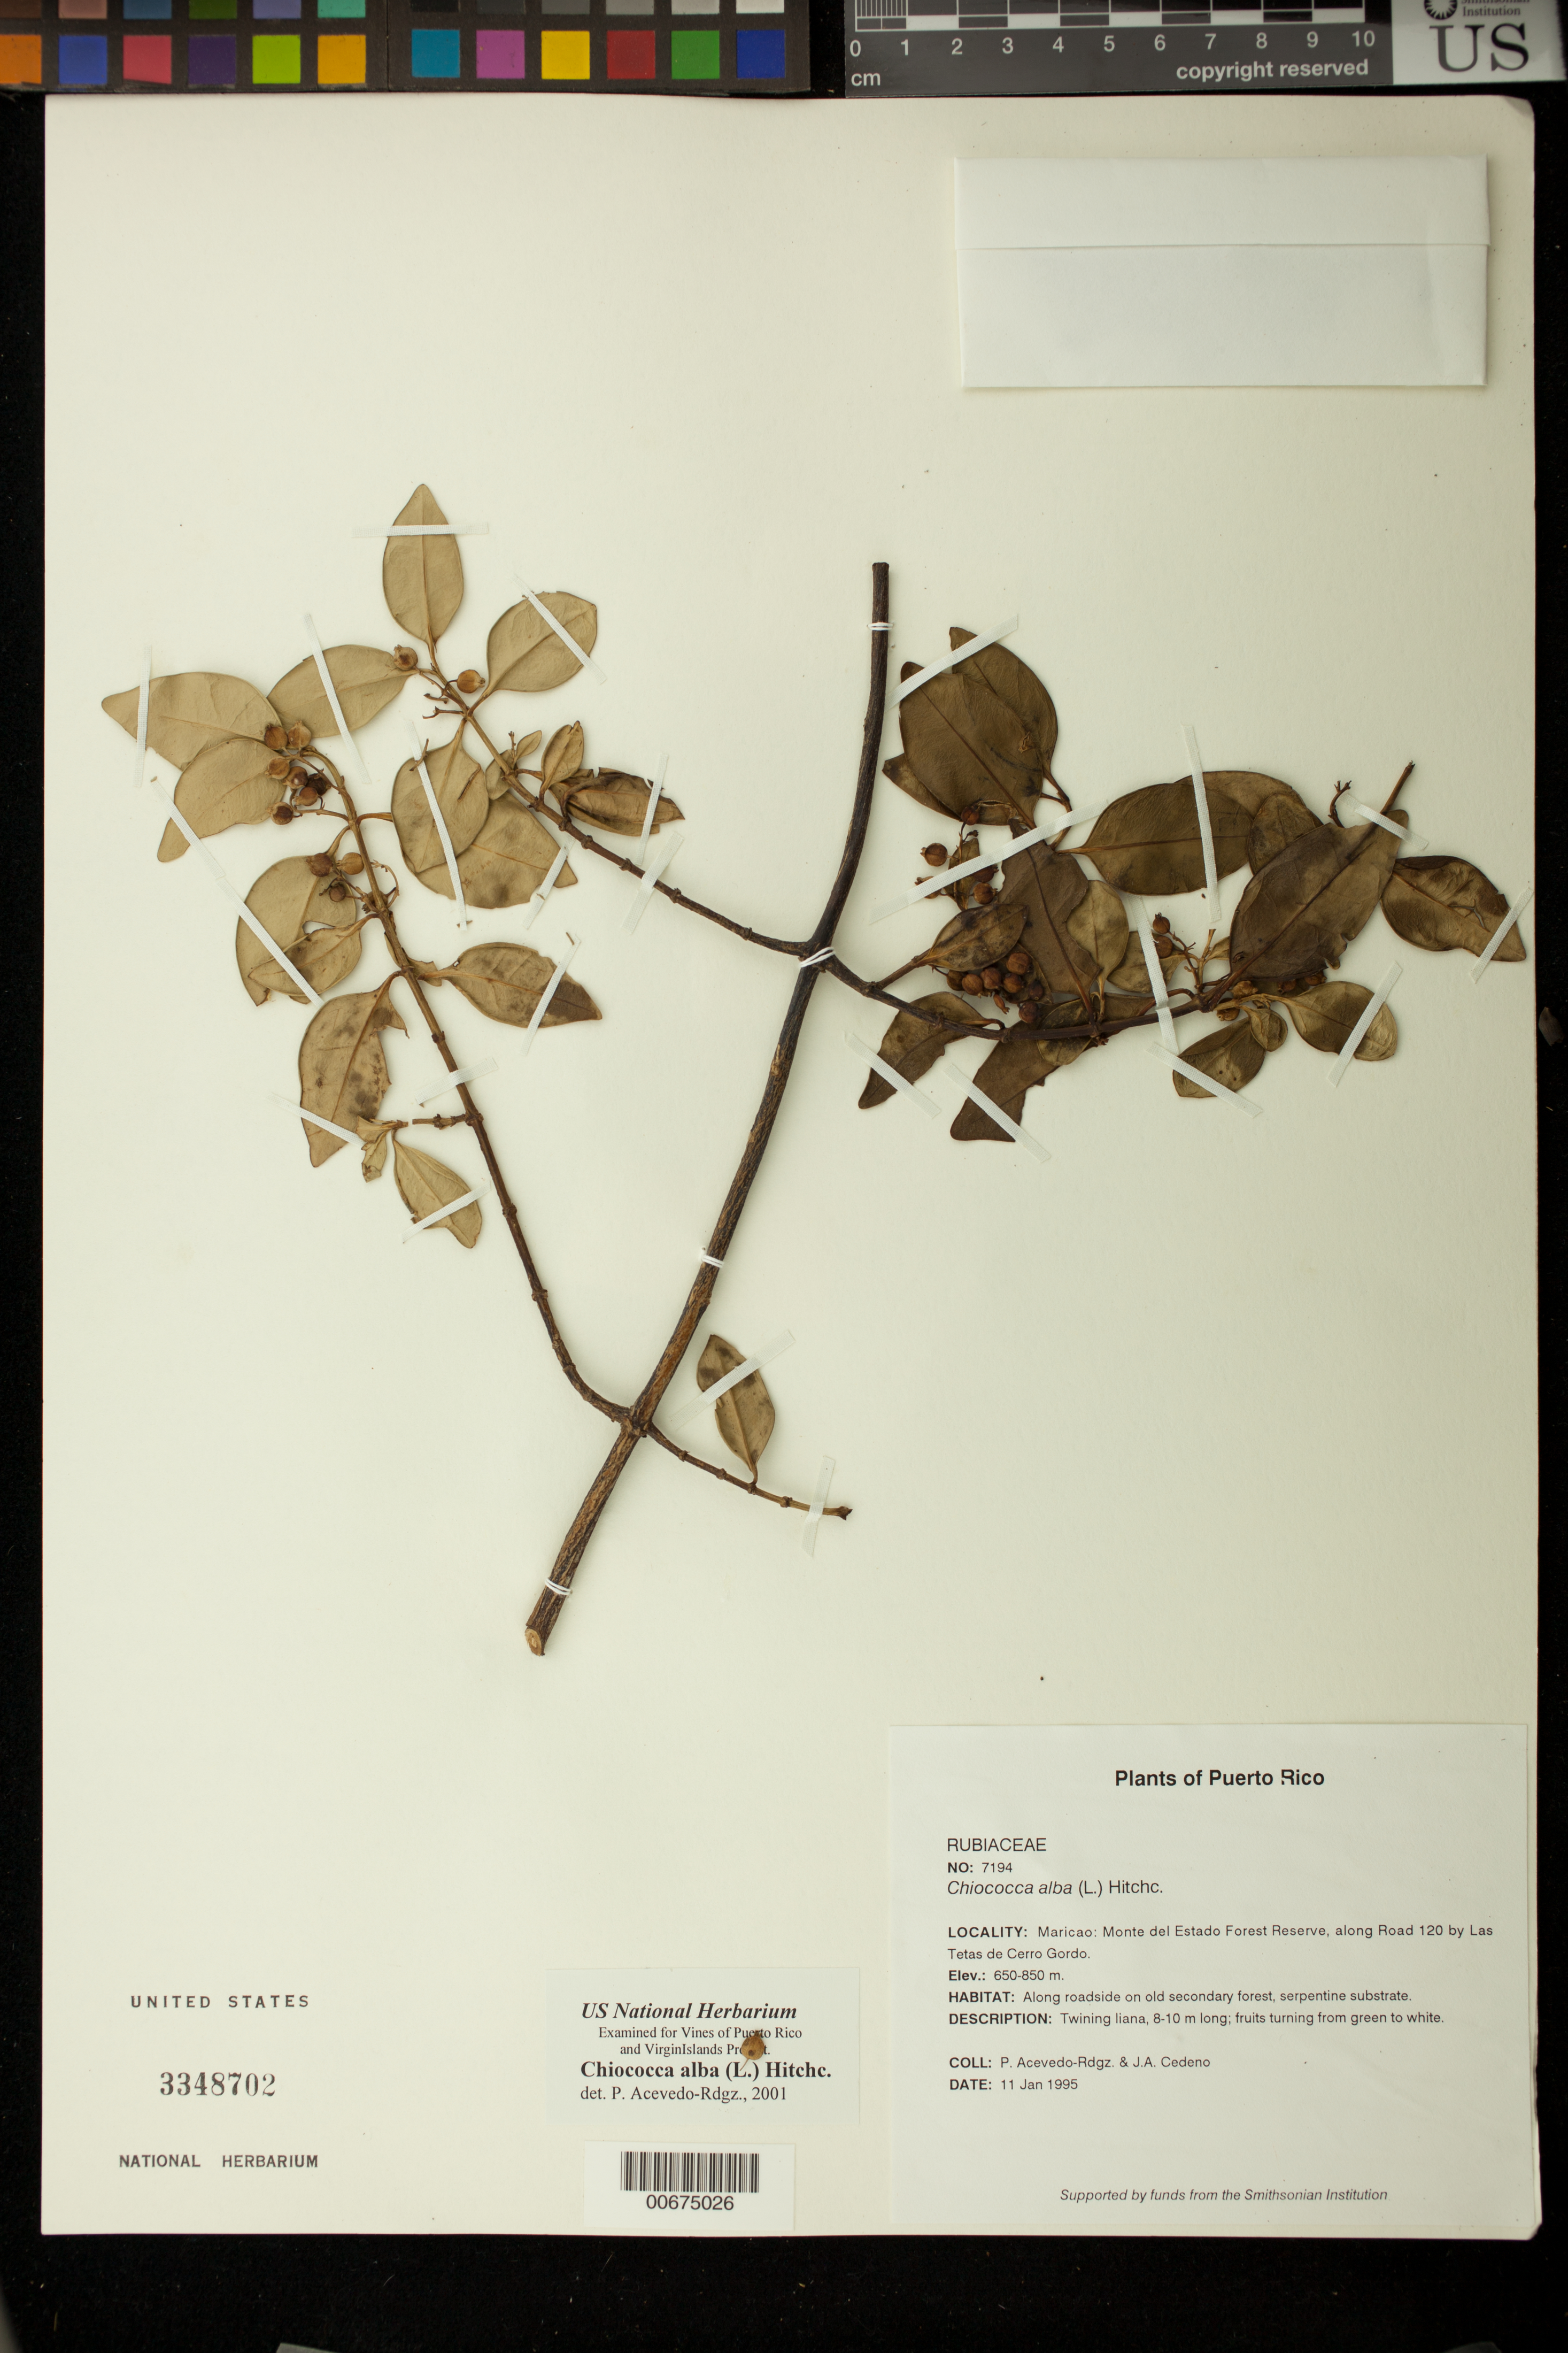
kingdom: Plantae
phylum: Tracheophyta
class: Magnoliopsida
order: Gentianales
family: Rubiaceae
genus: Chiococca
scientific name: Chiococca alba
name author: (L.) Hitchc.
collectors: P. Acevedo-Rodr. & J. A. Cedeño M.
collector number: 7194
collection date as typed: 11 Jan 1995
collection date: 1995-01-11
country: Puerto Rico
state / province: Maricao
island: Puerto Rico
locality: Maricao: Monte del Estado Forest Reserve, along Road 120 by Las Tetas de Cerro Gordo.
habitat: Along roadside on old secondary forest, serpentine substrate.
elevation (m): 650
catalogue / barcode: US 3348702